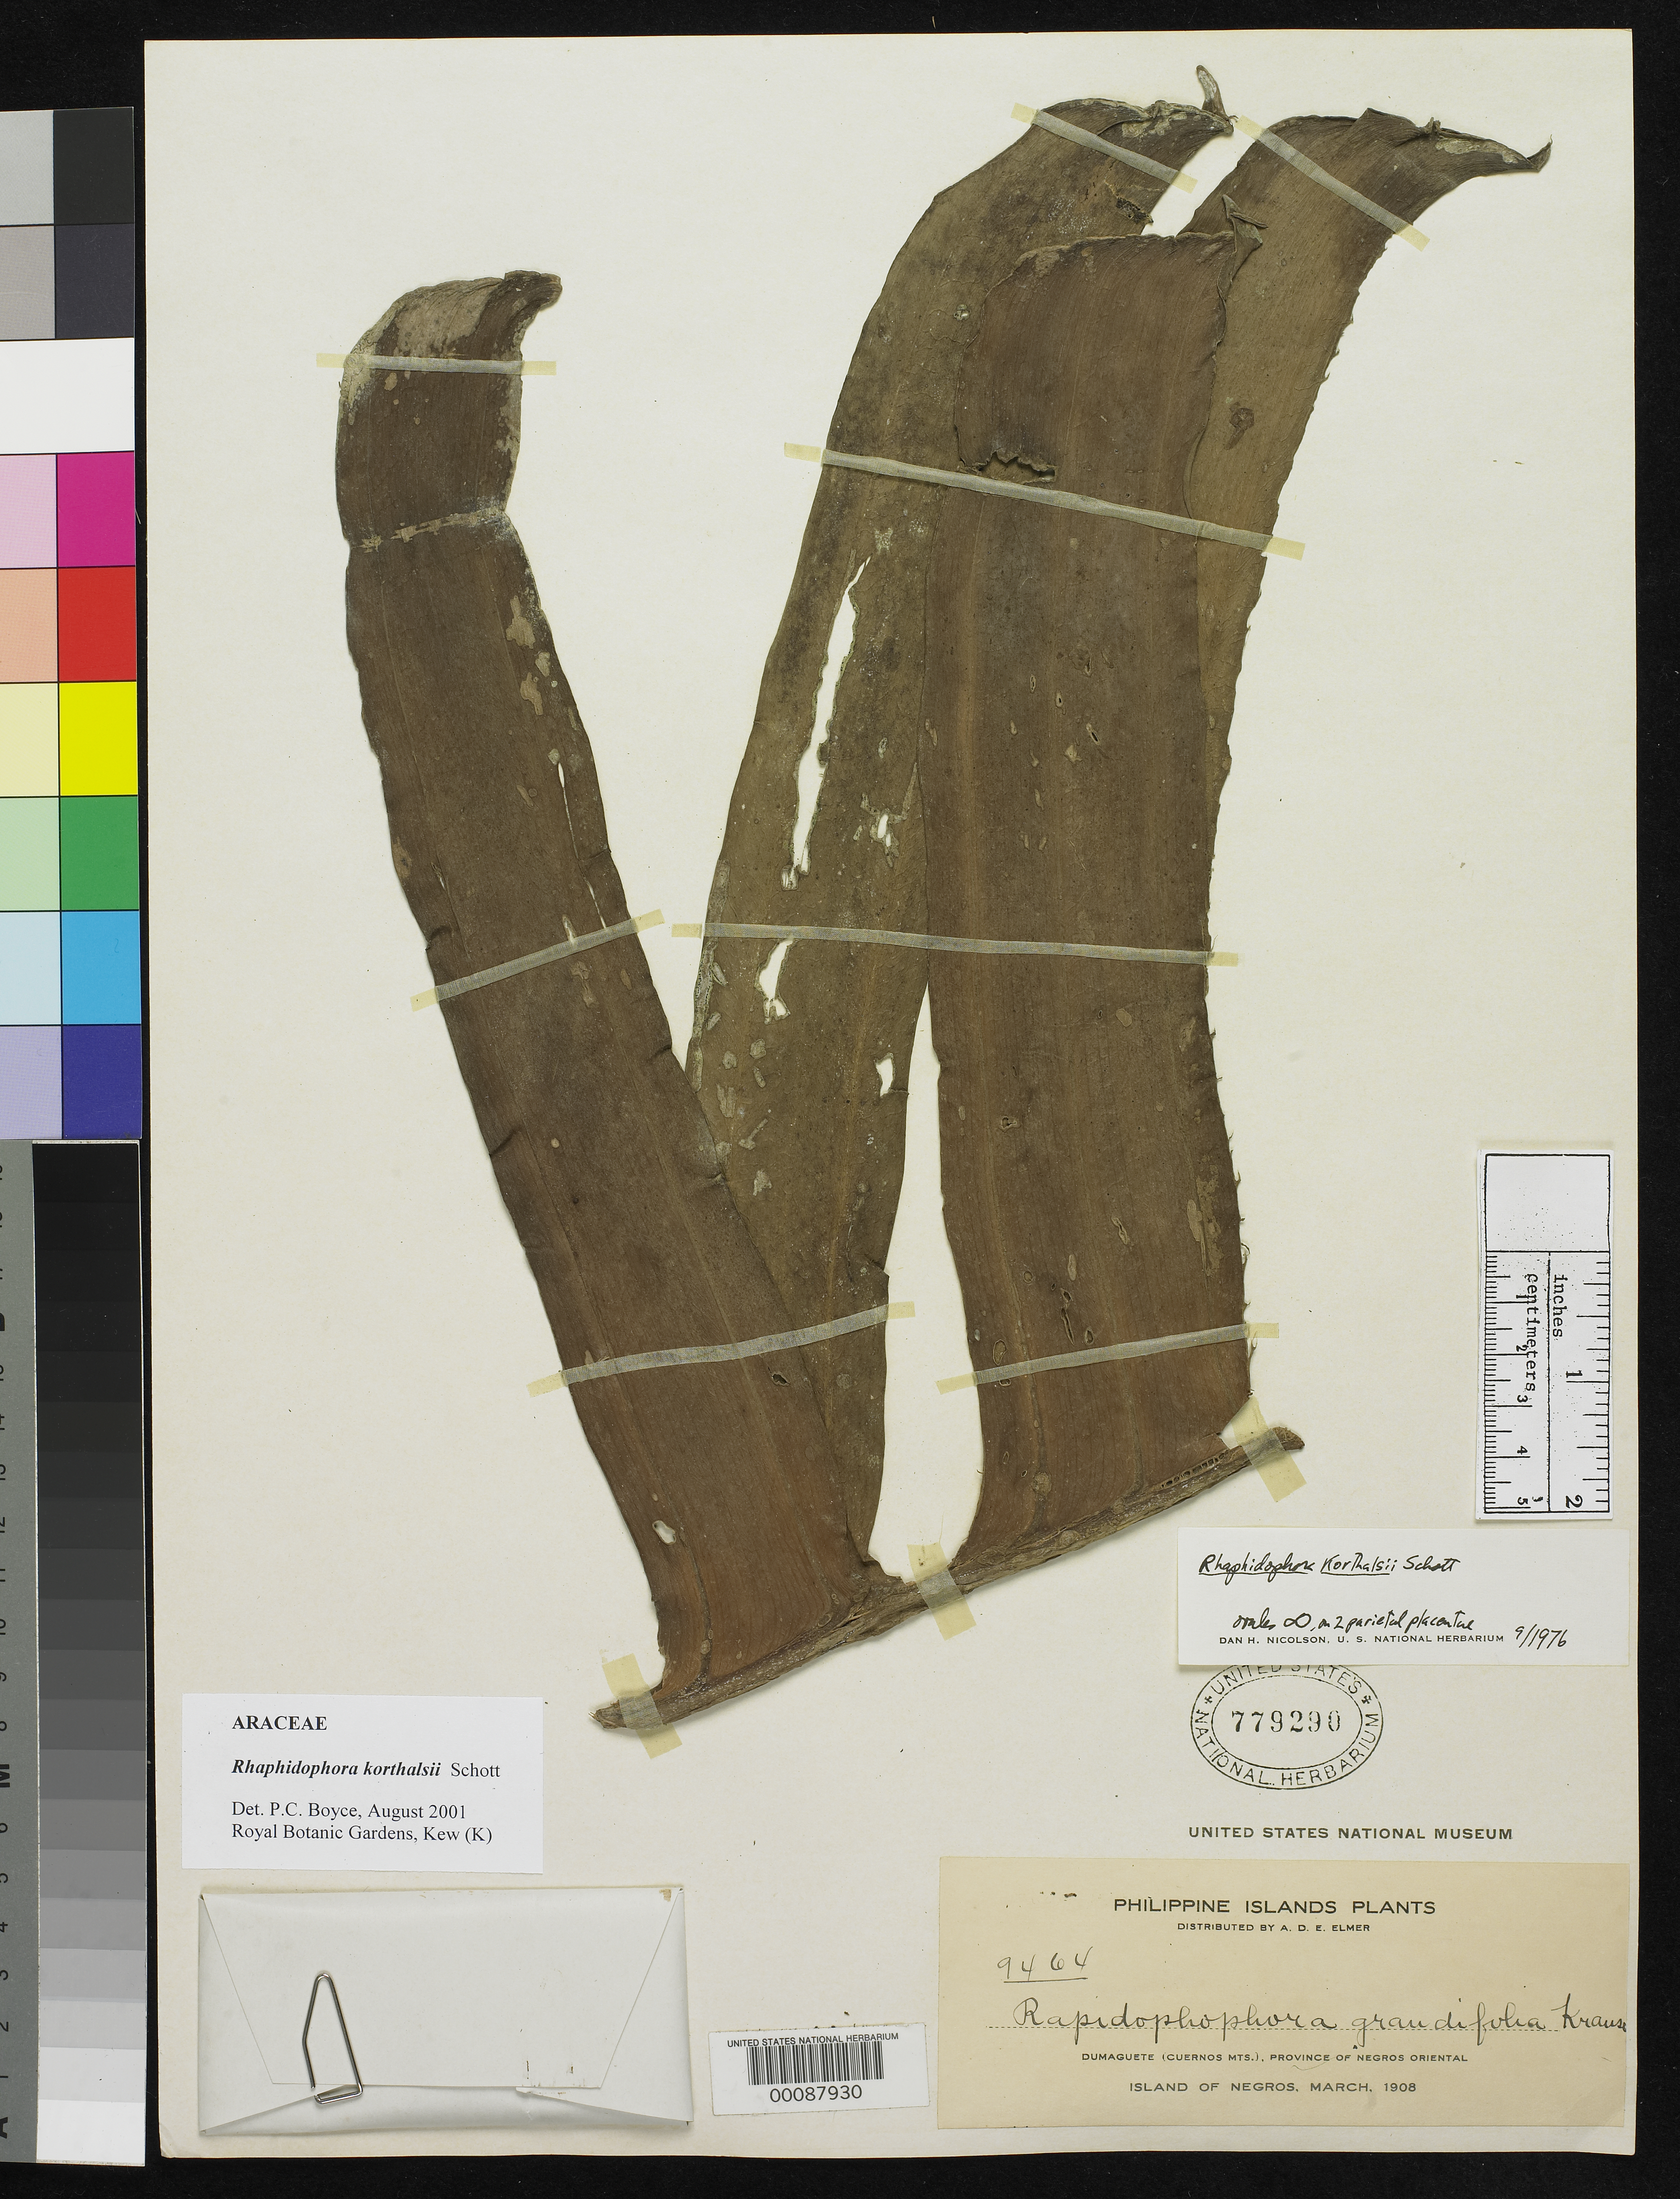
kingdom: Plantae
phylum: Tracheophyta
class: Liliopsida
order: Alismatales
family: Araceae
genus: Rhaphidophora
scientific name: Rhaphidophora grandifolia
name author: K. Krause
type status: Isotype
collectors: A. D. E. Elmer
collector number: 9464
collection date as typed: Mar 1908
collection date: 1908-03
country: Philippines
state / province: Central Visayas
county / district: Negros Oriental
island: Negros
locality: Dumaguete, Cuernos Mts.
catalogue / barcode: US 779290